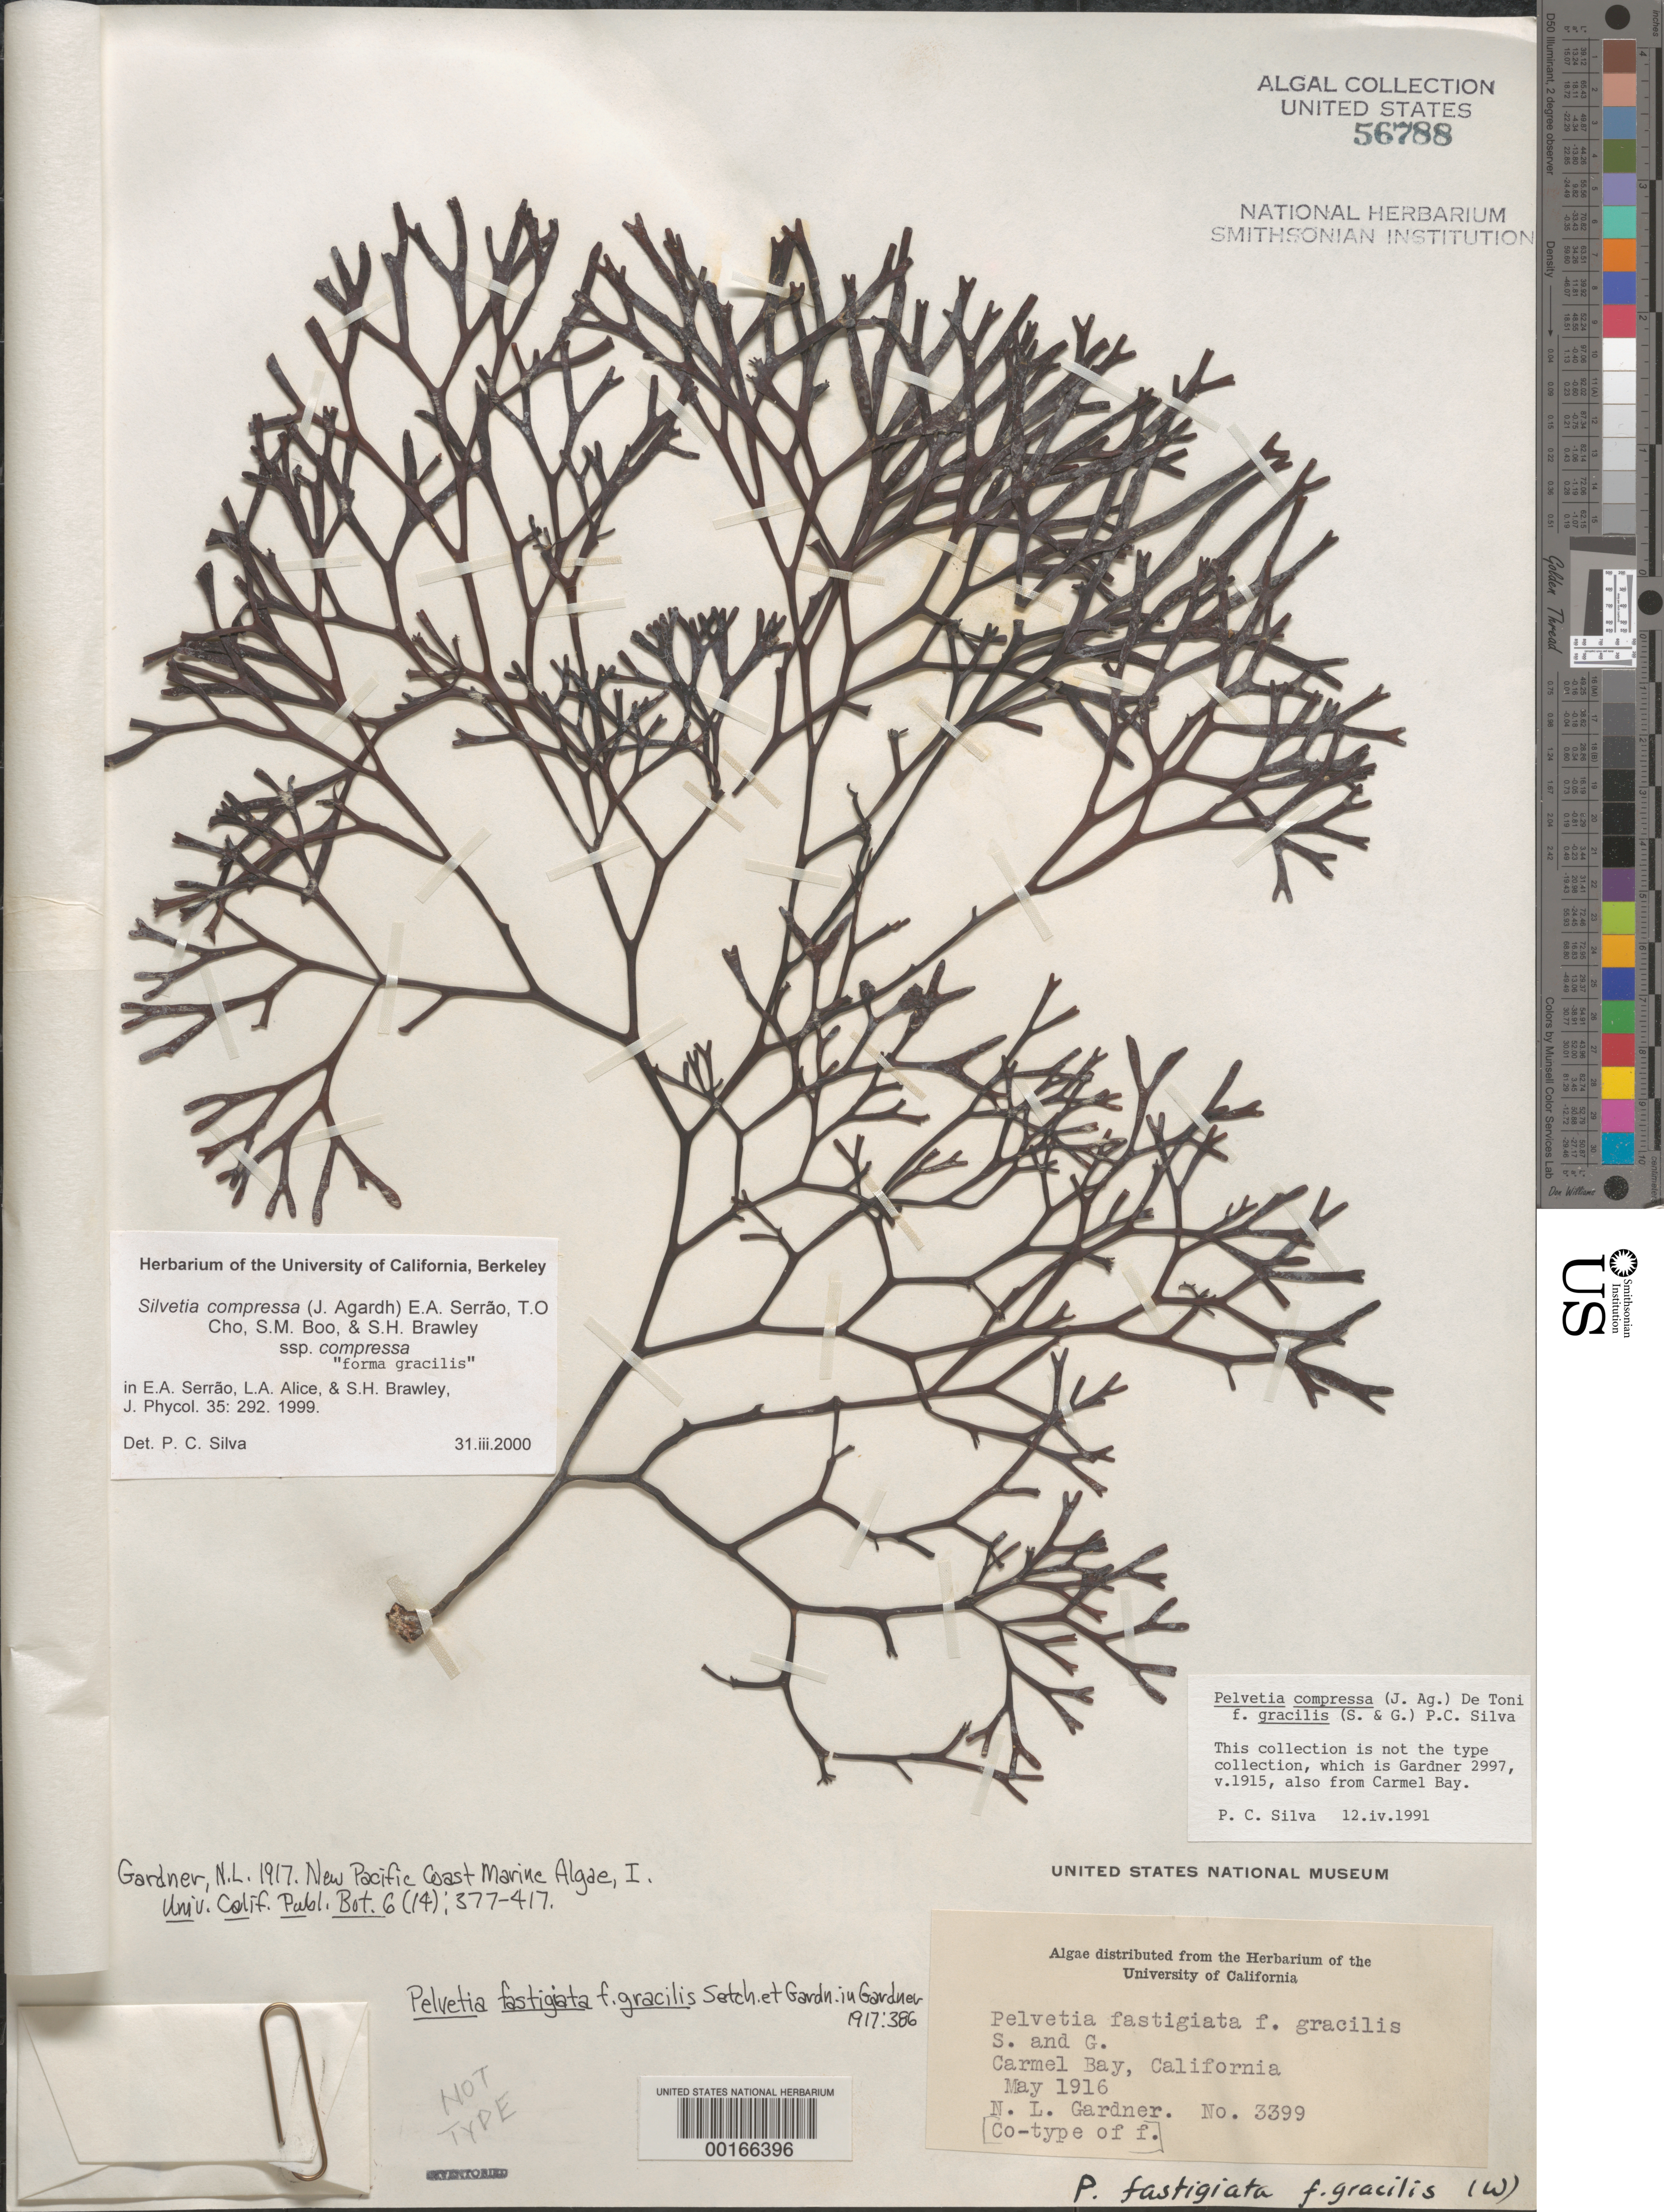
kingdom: Chromista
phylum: Ochrophyta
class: Phaeophyceae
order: Fucales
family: Fucaceae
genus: Silvetia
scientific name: Silvetia compressa subsp. compressa f. gracilis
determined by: Silva, P. C.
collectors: N. Gardner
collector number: NLG 3399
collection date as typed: May 1916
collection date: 1916-05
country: United States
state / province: California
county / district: Monterey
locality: Carmel Bay.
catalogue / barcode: US 56788